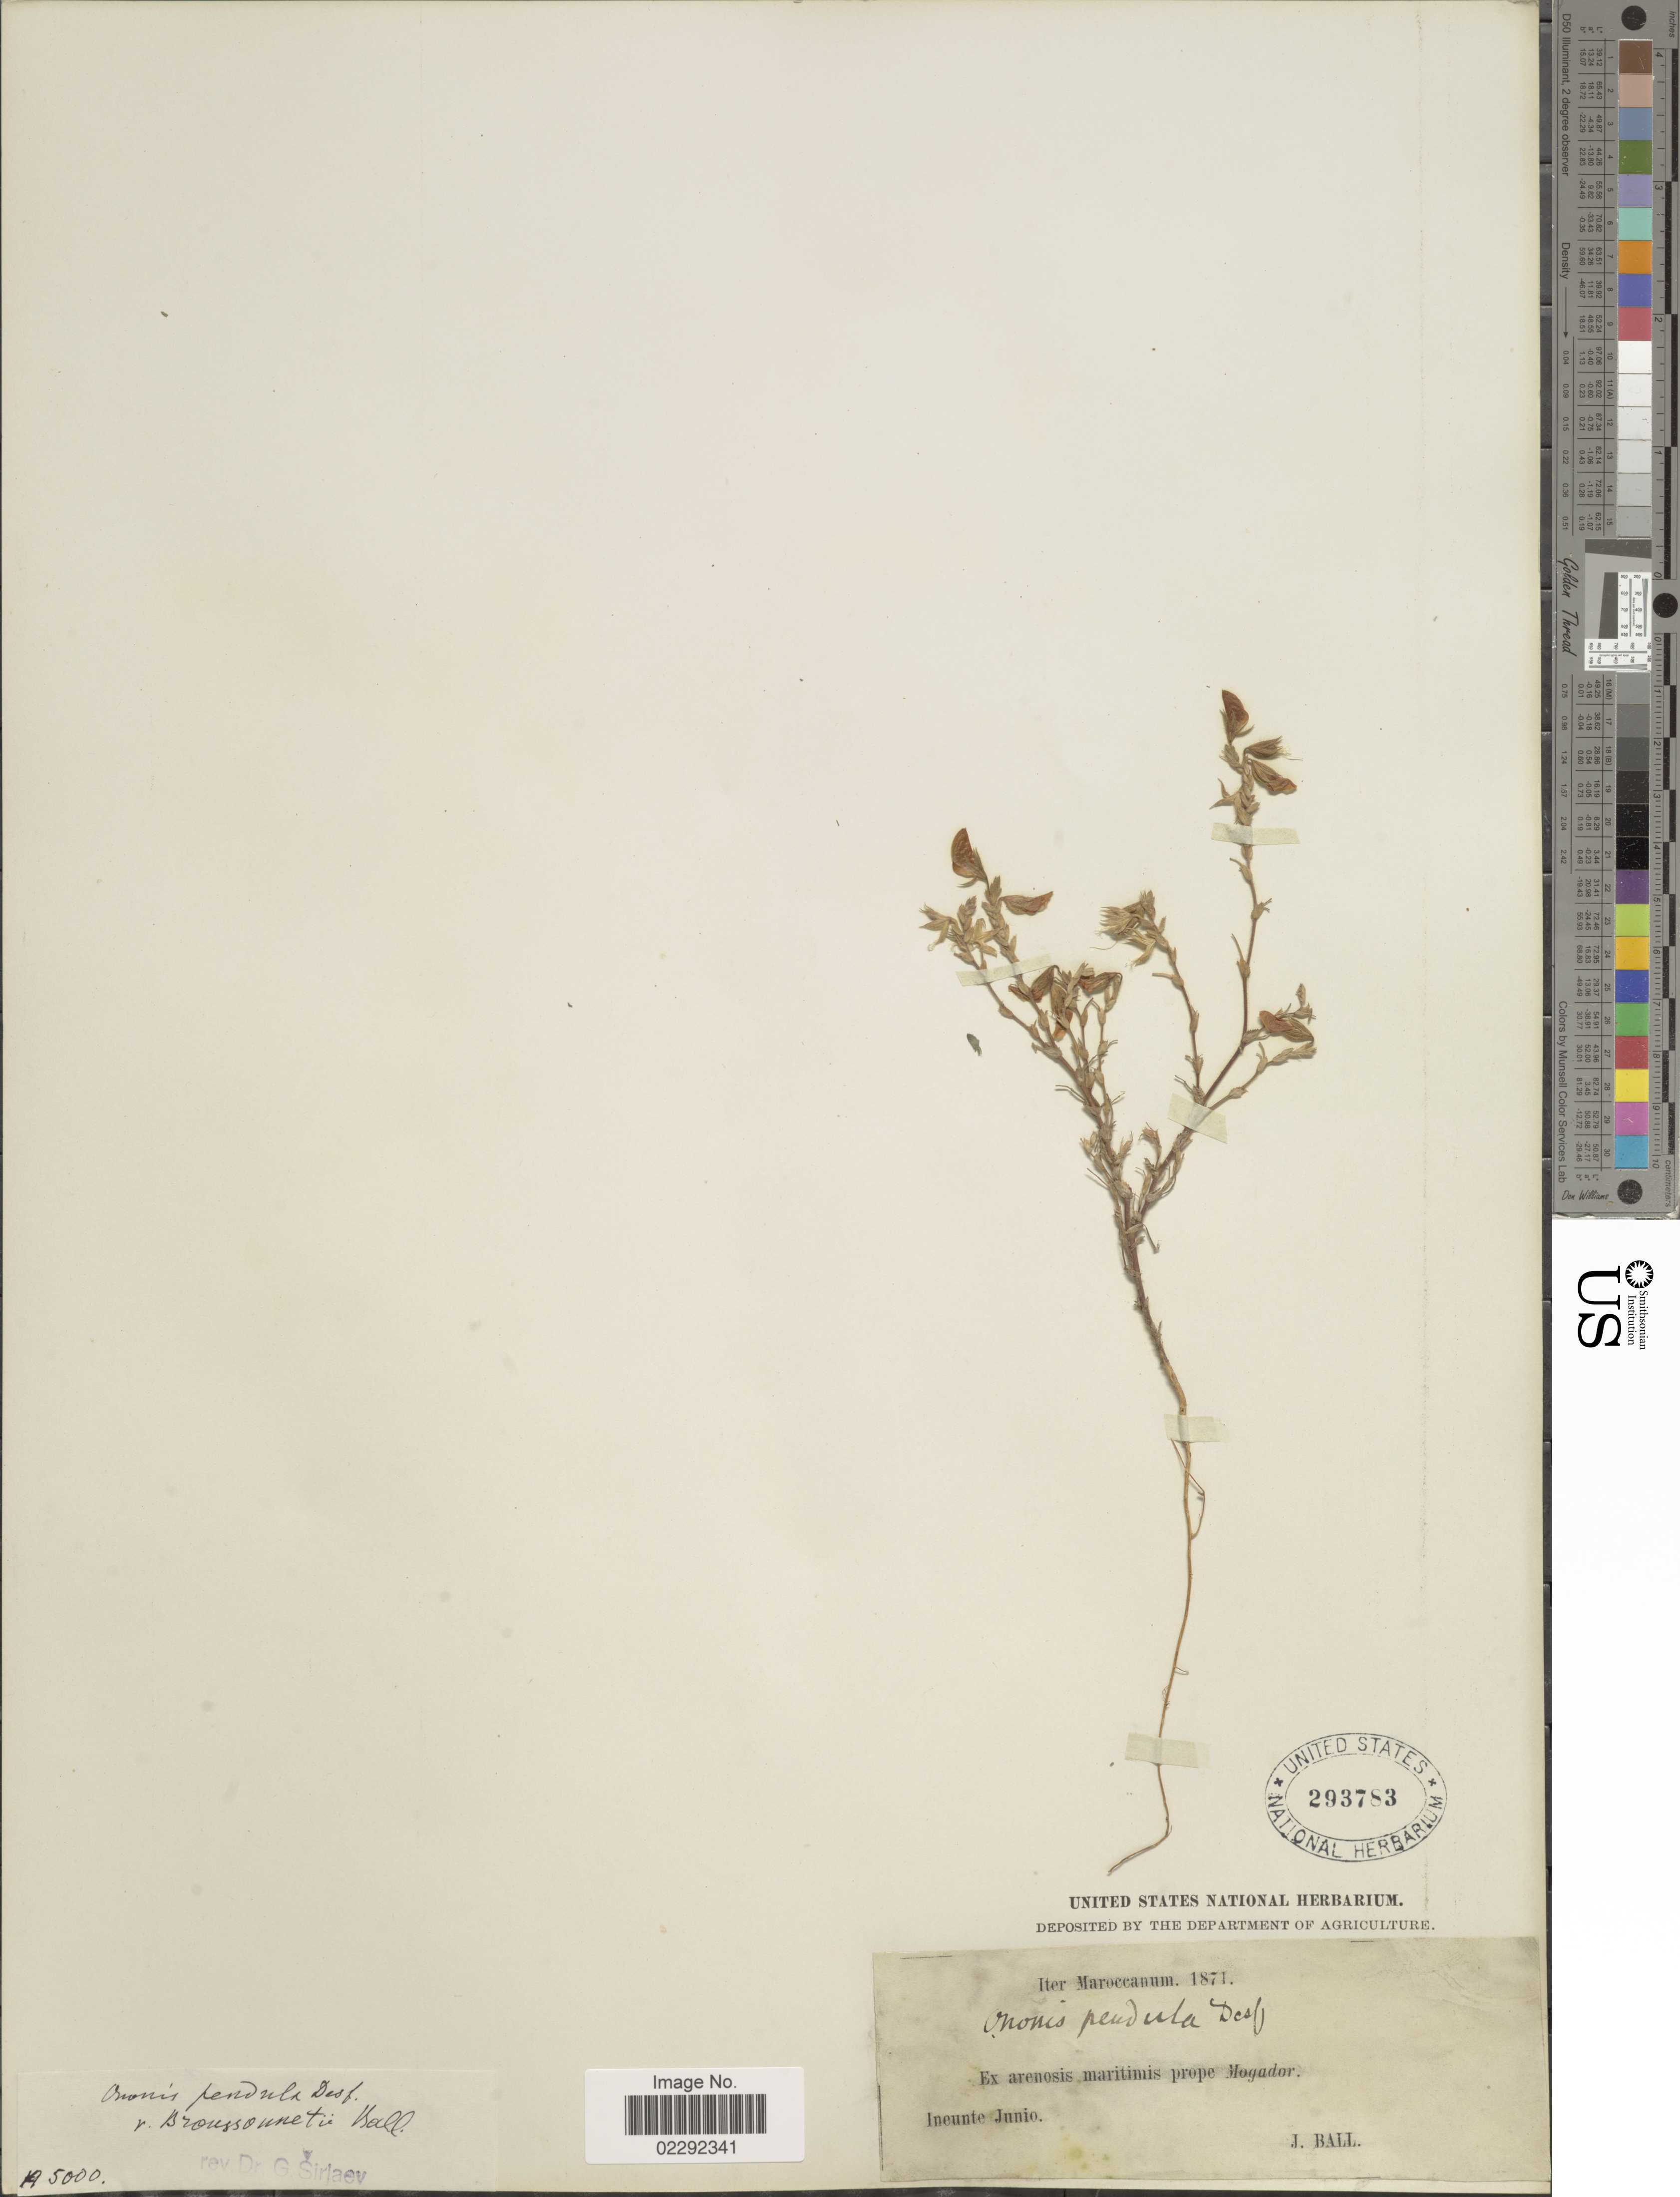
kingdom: Plantae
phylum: Tracheophyta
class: Magnoliopsida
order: Fabales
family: Fabaceae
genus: Ononis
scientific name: Ononis pendula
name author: Desf.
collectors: J. Ball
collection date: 1871-07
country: Morocco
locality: Mogador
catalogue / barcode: US 293783